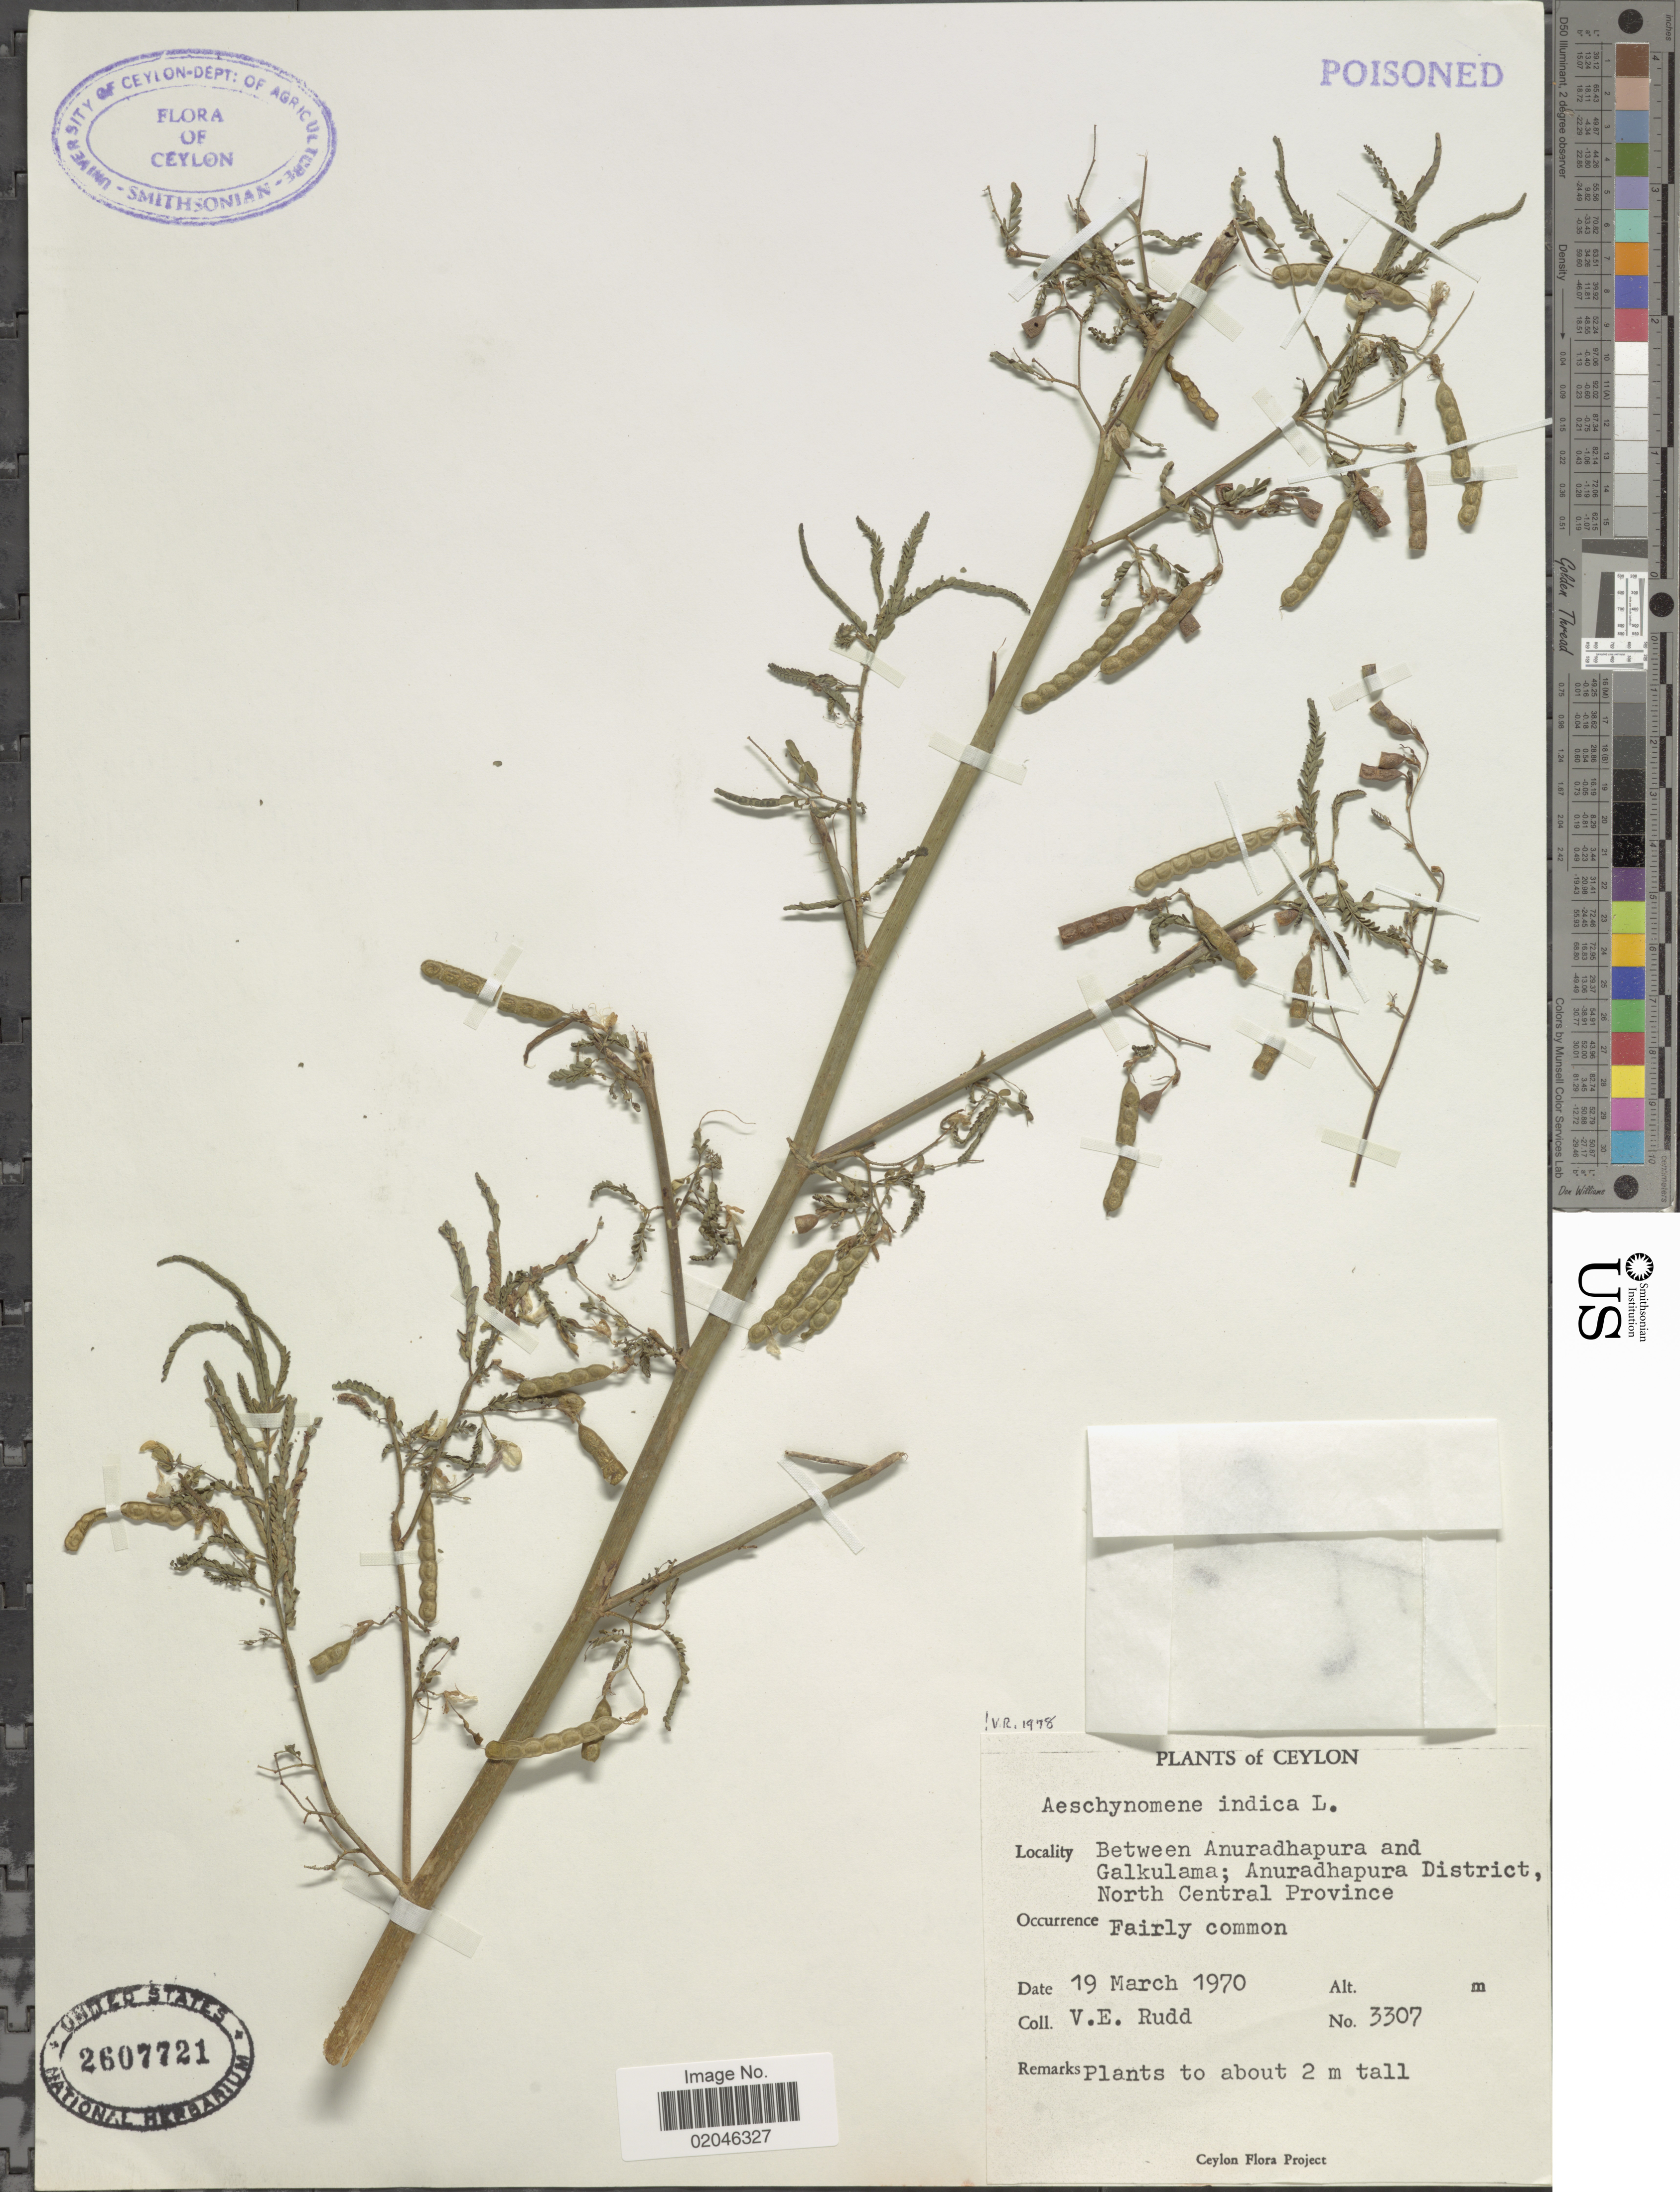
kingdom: Plantae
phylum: Tracheophyta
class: Magnoliopsida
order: Fabales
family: Fabaceae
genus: Aeschynomene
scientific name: Aeschynomene indica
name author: L.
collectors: V. E. Rudd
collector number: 3307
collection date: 1970-03-19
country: Sri Lanka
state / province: North Central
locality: Between Anuradhapura and Galkulama; Anuradhapura District, Ceylon.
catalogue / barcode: US 2607721